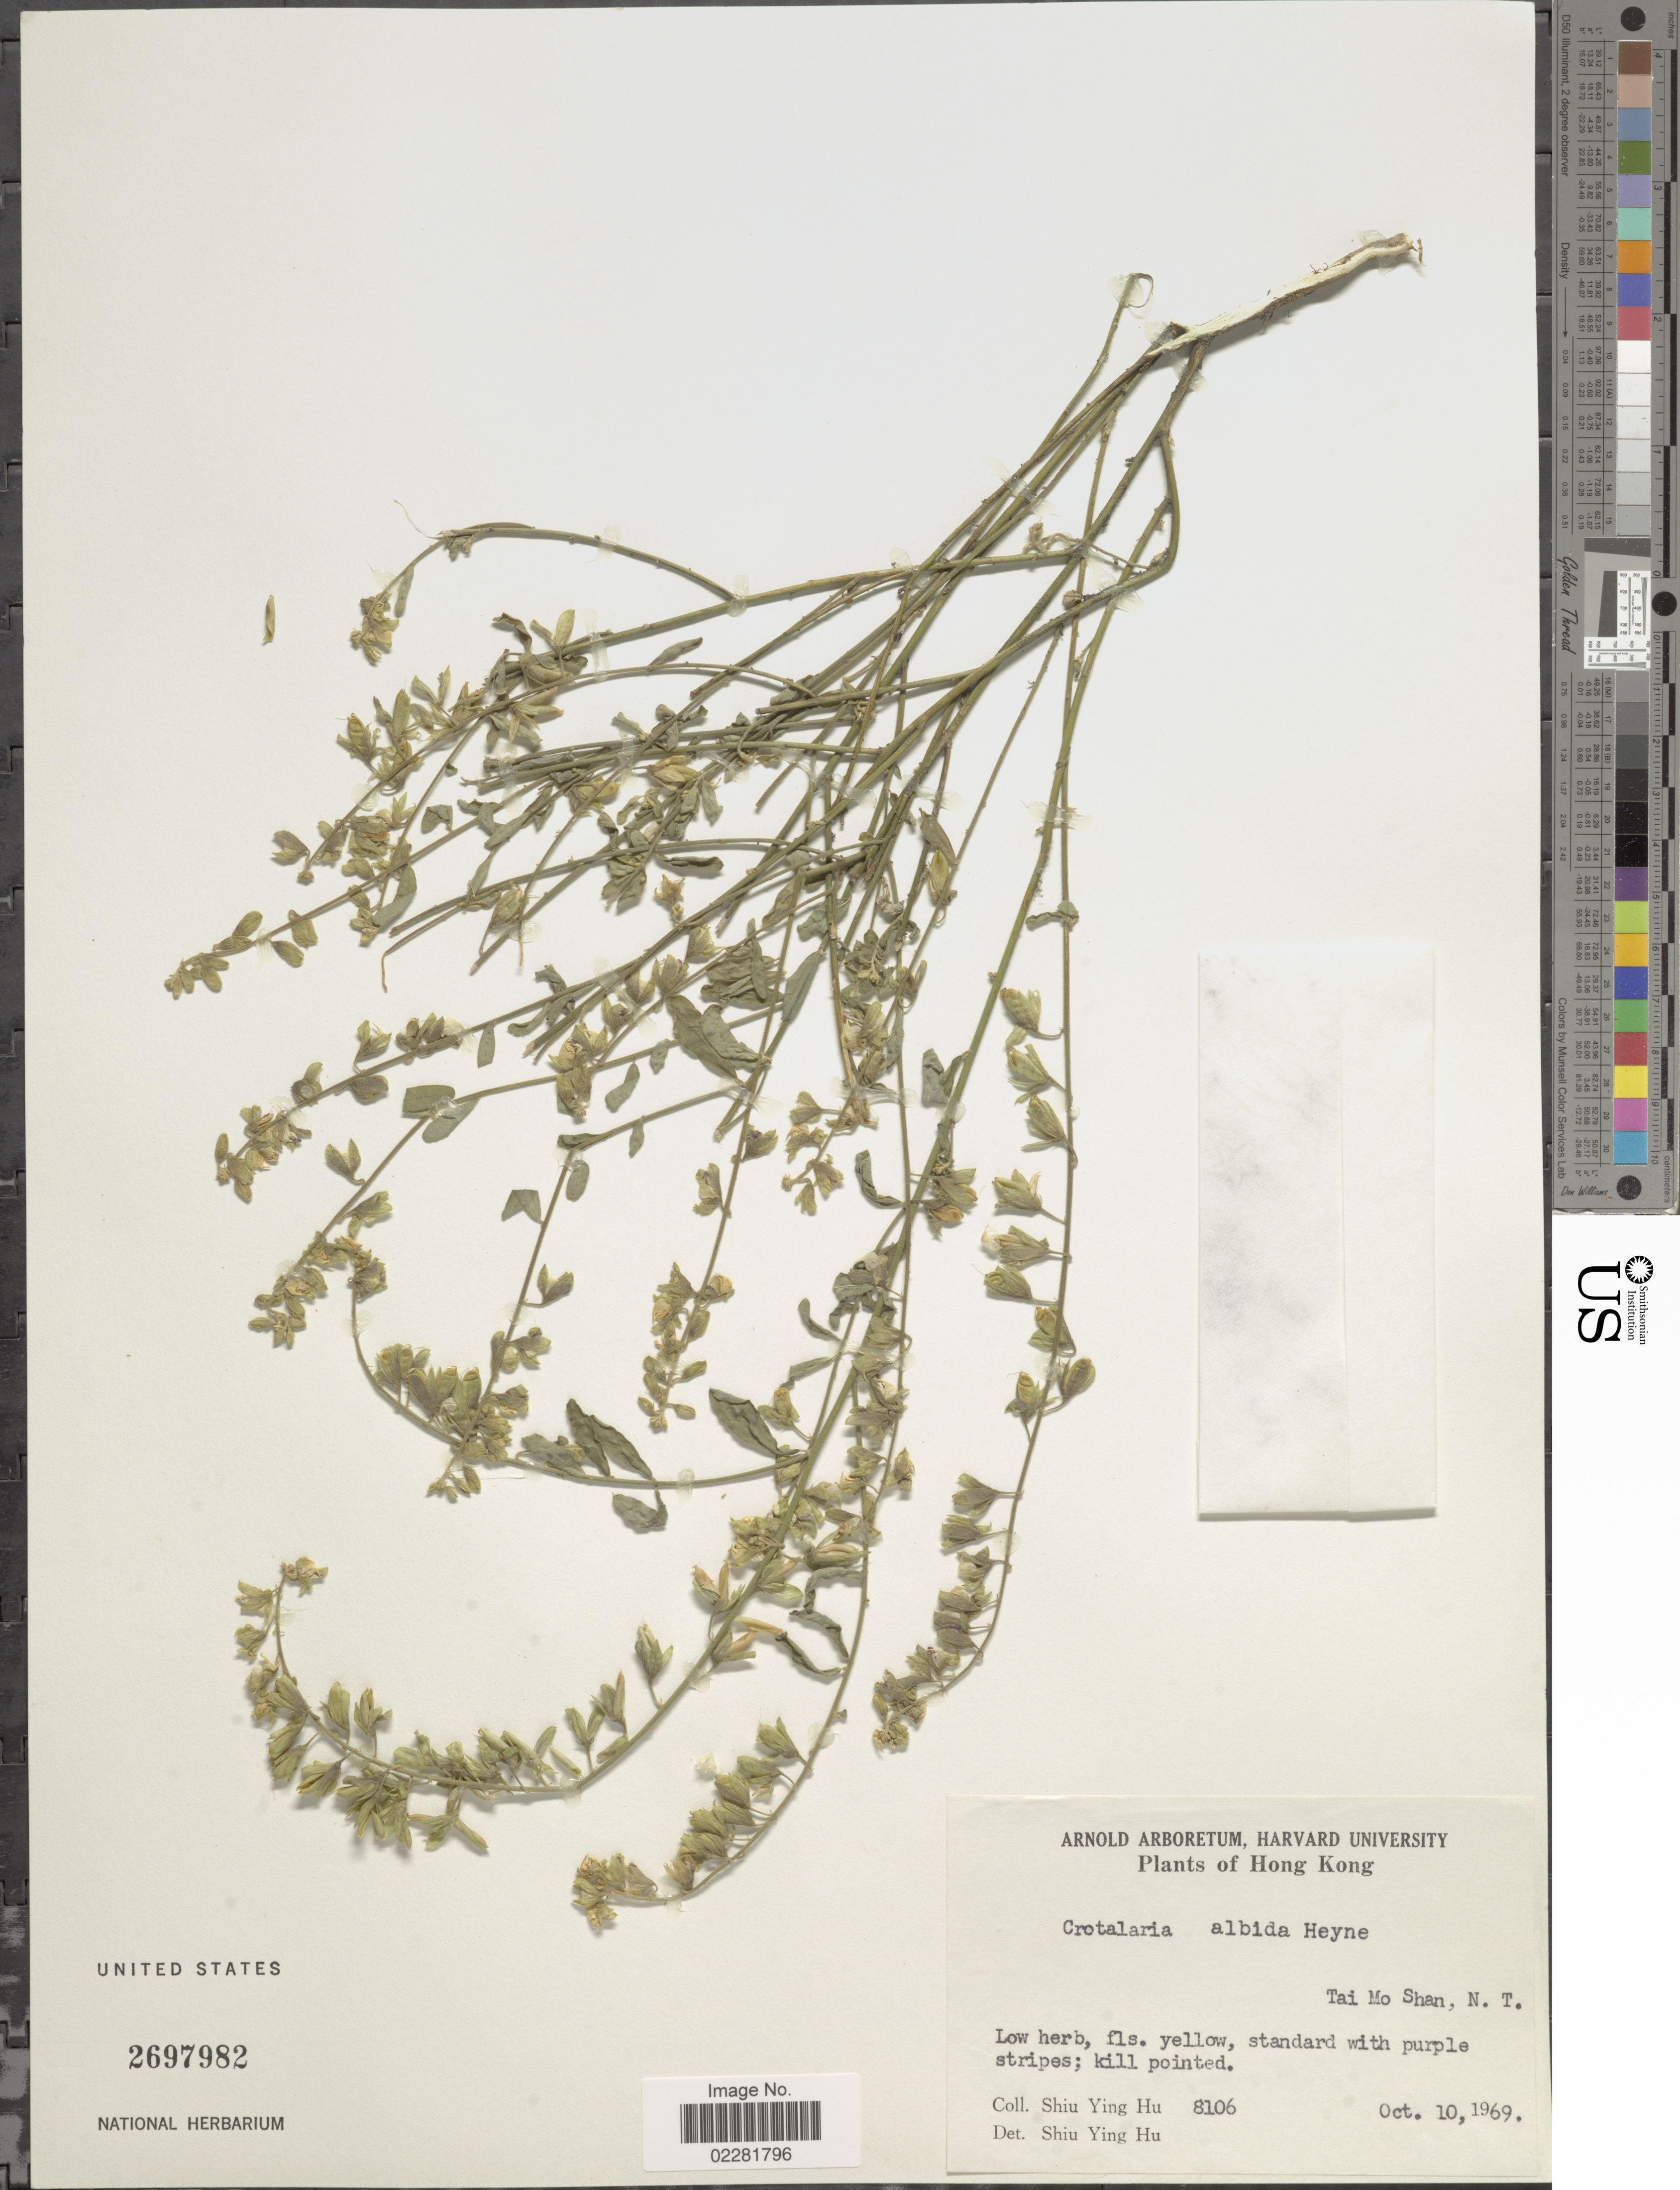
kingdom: Plantae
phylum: Tracheophyta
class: Magnoliopsida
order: Fabales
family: Fabaceae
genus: Crotalaria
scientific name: Crotalaria albida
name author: B. Heyne ex Roth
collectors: S. Y. Hu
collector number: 8106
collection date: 1969-10-10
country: China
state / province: Hong Kong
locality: Tai Mo Shan, N. T.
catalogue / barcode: US 2697982